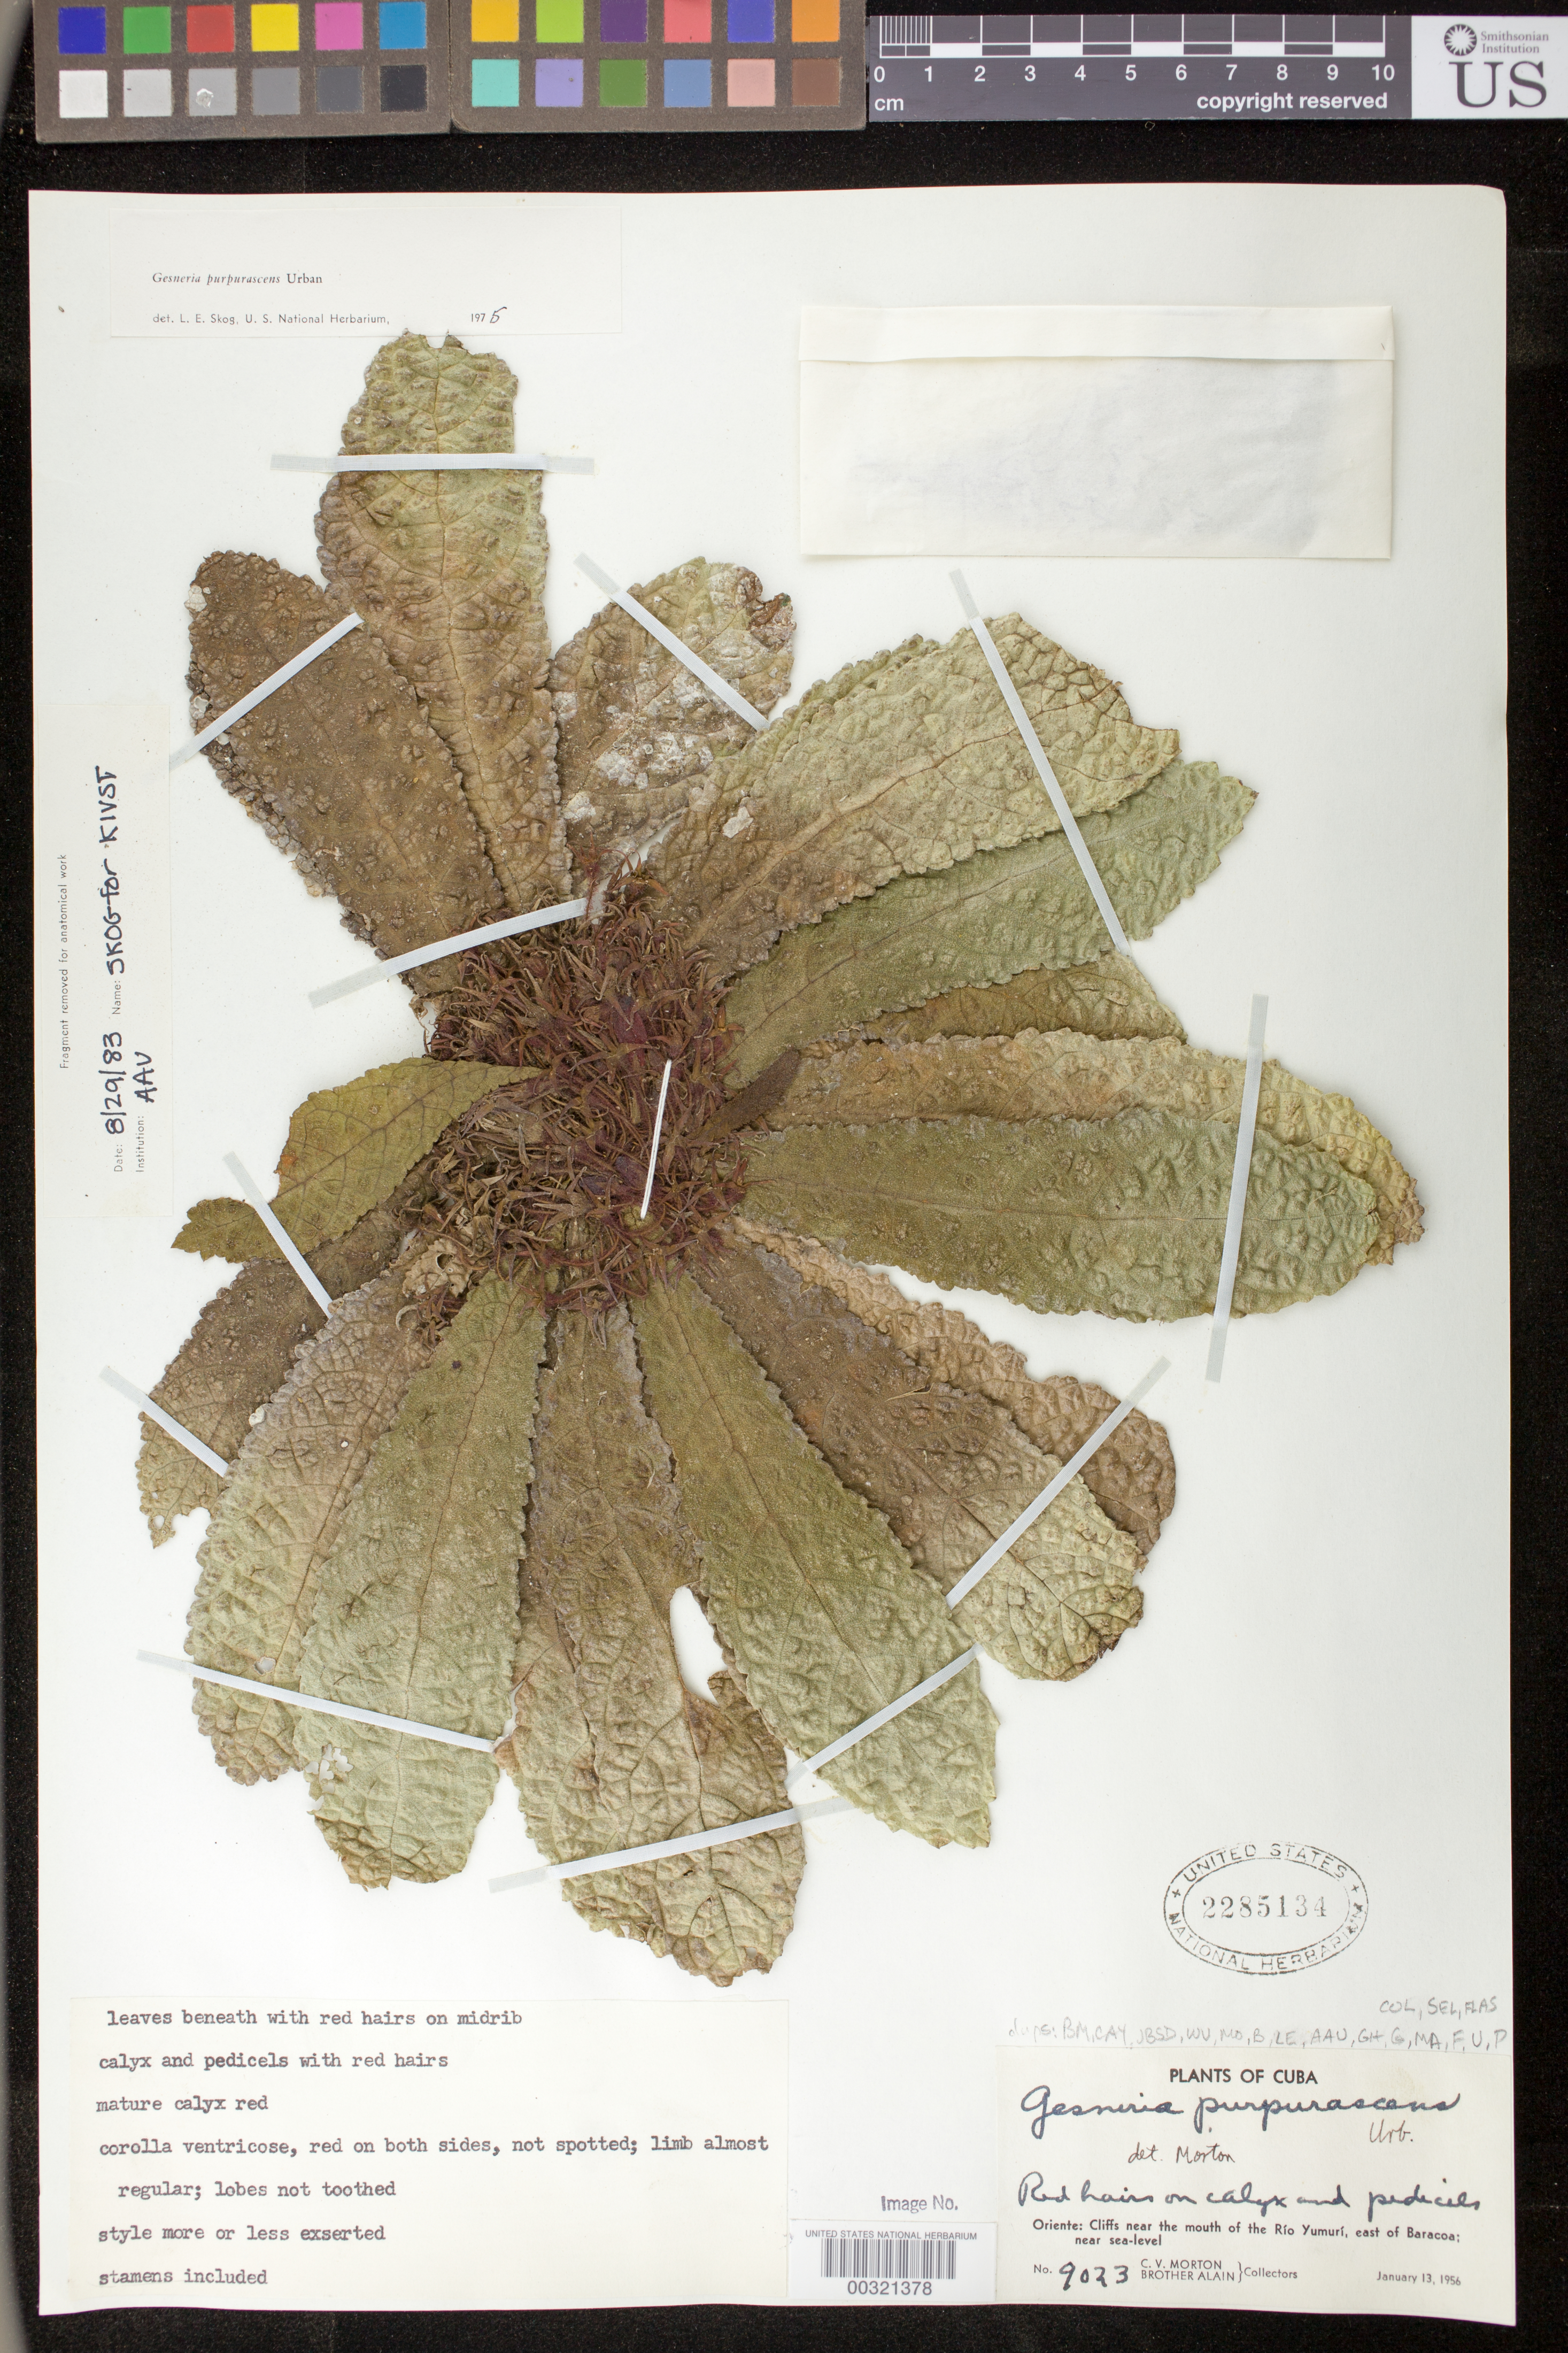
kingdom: Plantae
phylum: Tracheophyta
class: Magnoliopsida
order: Lamiales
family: Gesneriaceae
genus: Gesneria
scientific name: Gesneria purpurascens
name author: Urb.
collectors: C. V. Morton & A. H. Liogier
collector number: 9023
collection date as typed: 13 Jan 1956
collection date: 1956-01-13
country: Cuba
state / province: Oriente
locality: Near the mouth of the Rio Yumurí, E of Baracoa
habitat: Cliffs, near sea-level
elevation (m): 0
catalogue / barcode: US 2285134